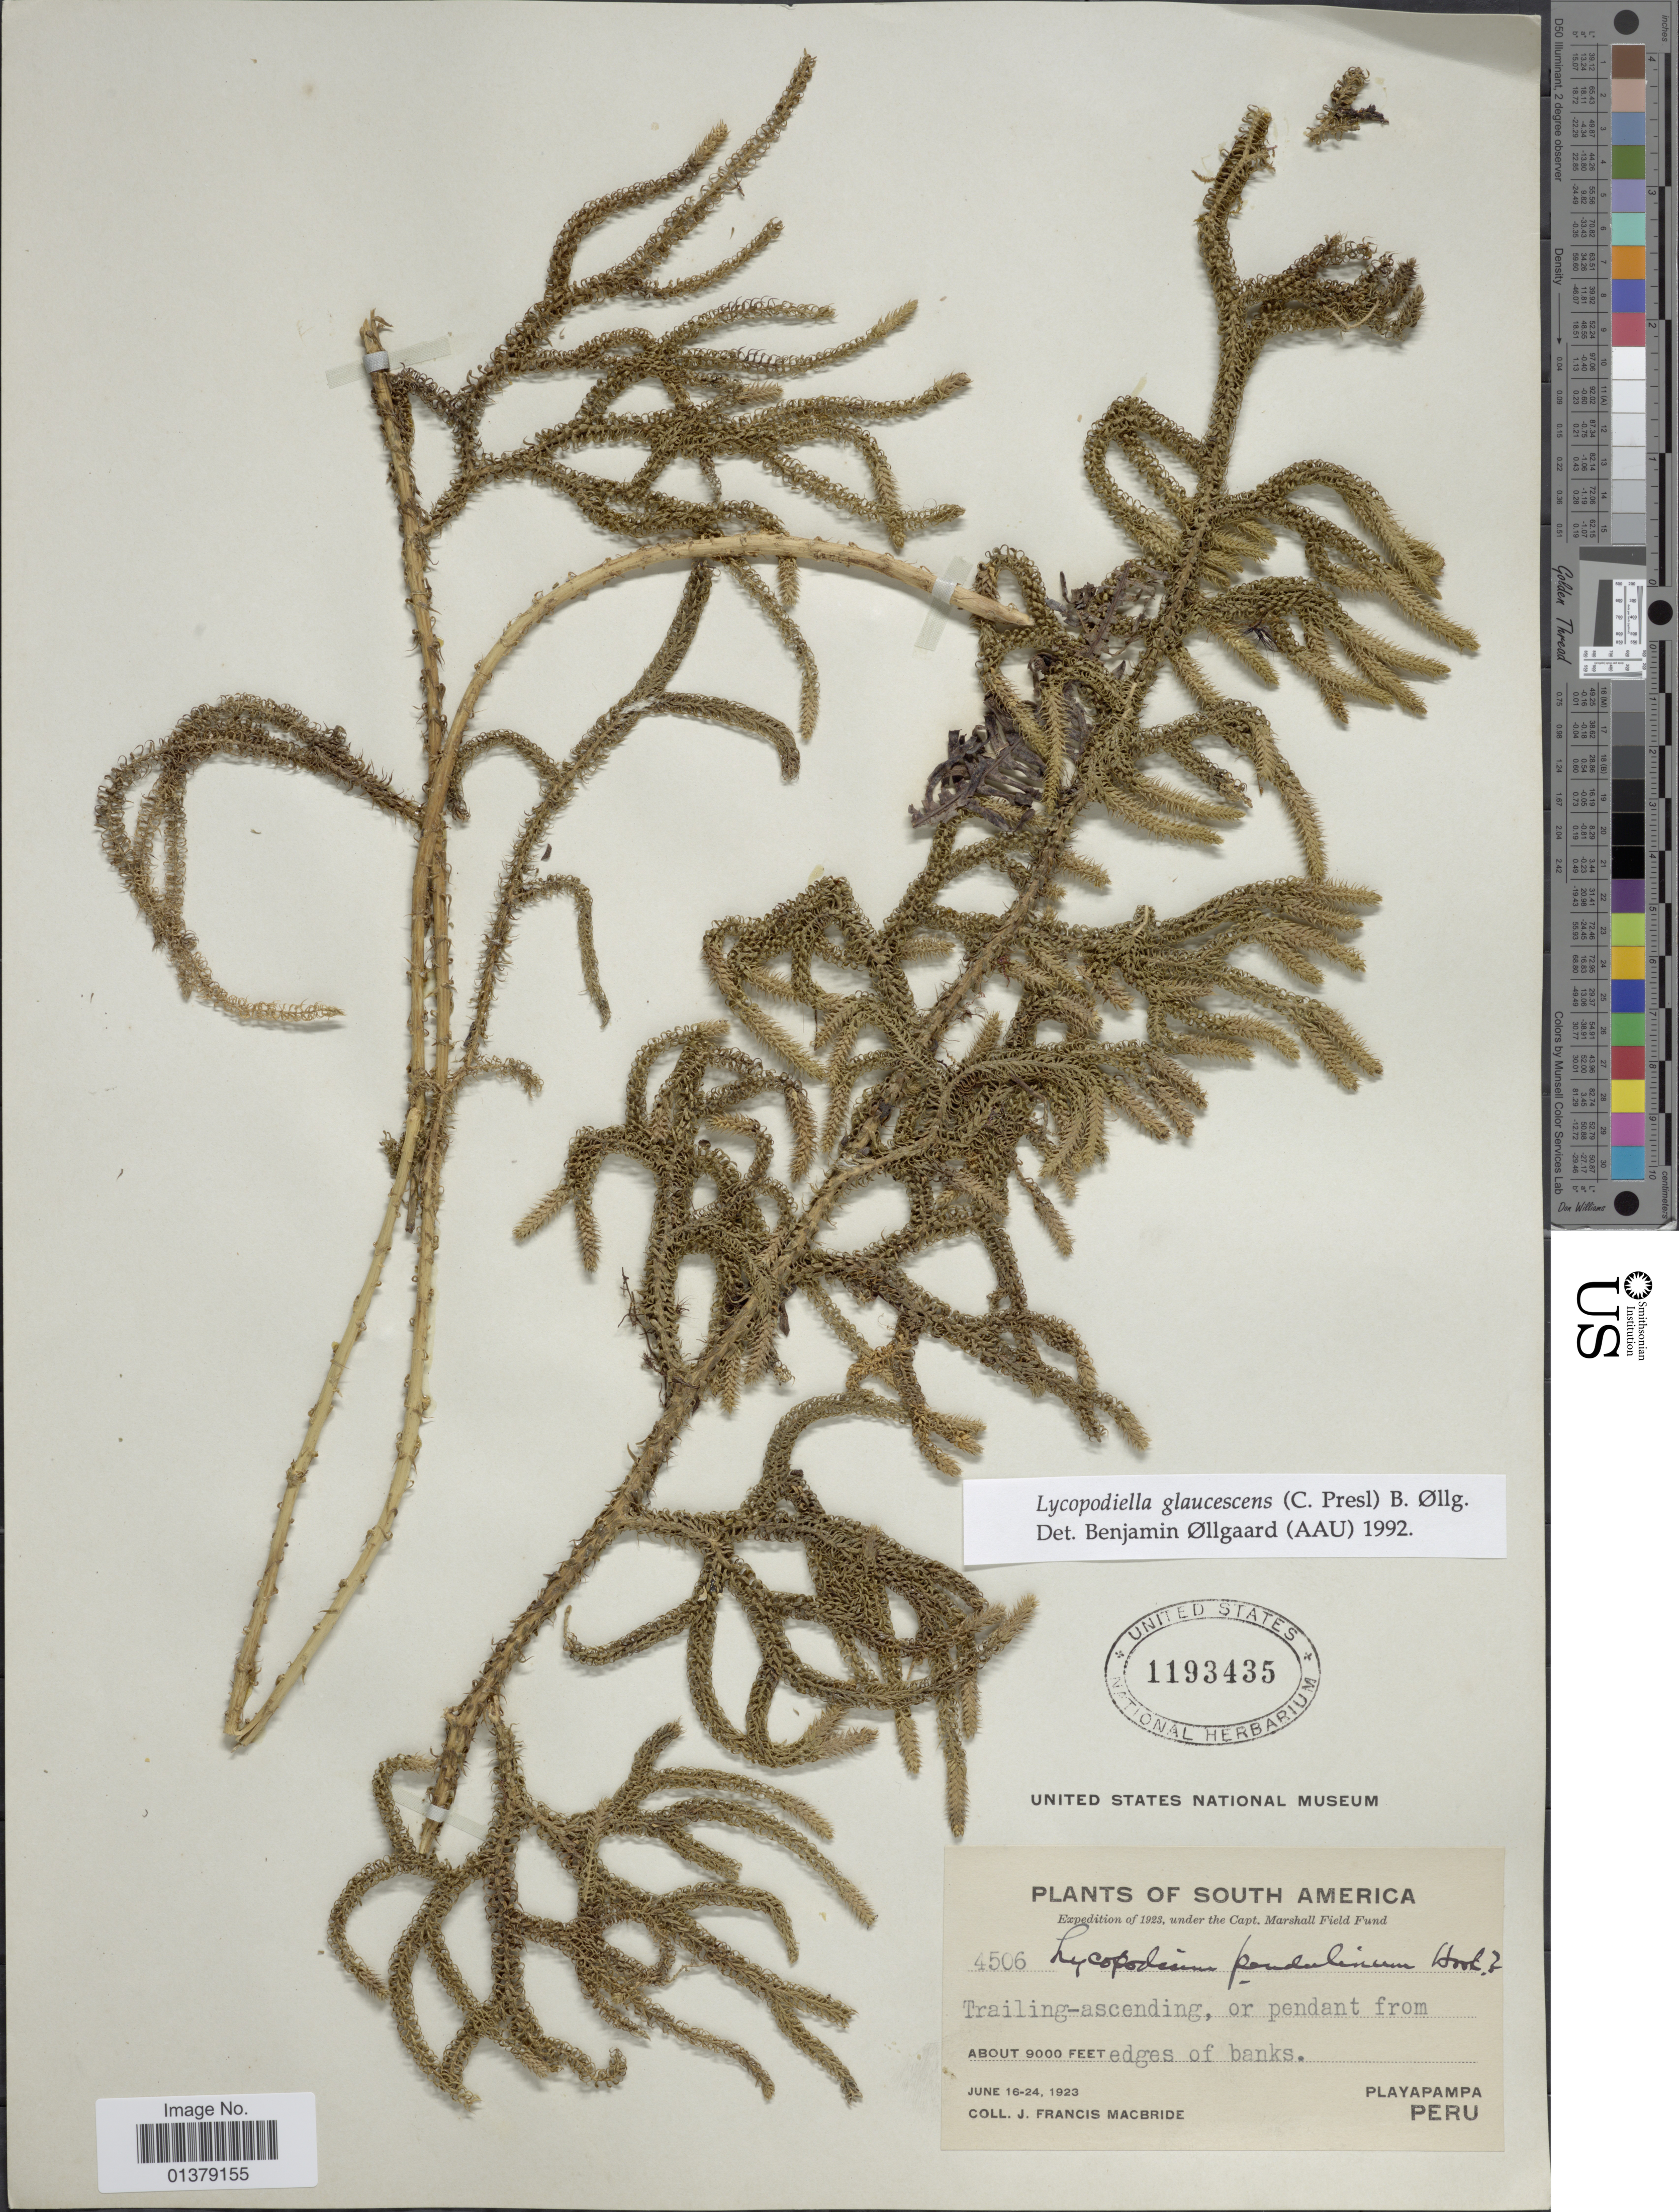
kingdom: Plantae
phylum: Tracheophyta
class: Lycopodiopsida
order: Lycopodiales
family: Lycopodiaceae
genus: Palhinhaea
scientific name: Palhinhaea glaucescens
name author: (C. Presl) Holub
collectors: J. F. Macbride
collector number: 4506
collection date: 1923-06-16/1923-06-24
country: Peru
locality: South America, Trailing -ascending, or pendant from edges of banks, Playapampa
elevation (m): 2743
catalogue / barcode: US 1193435